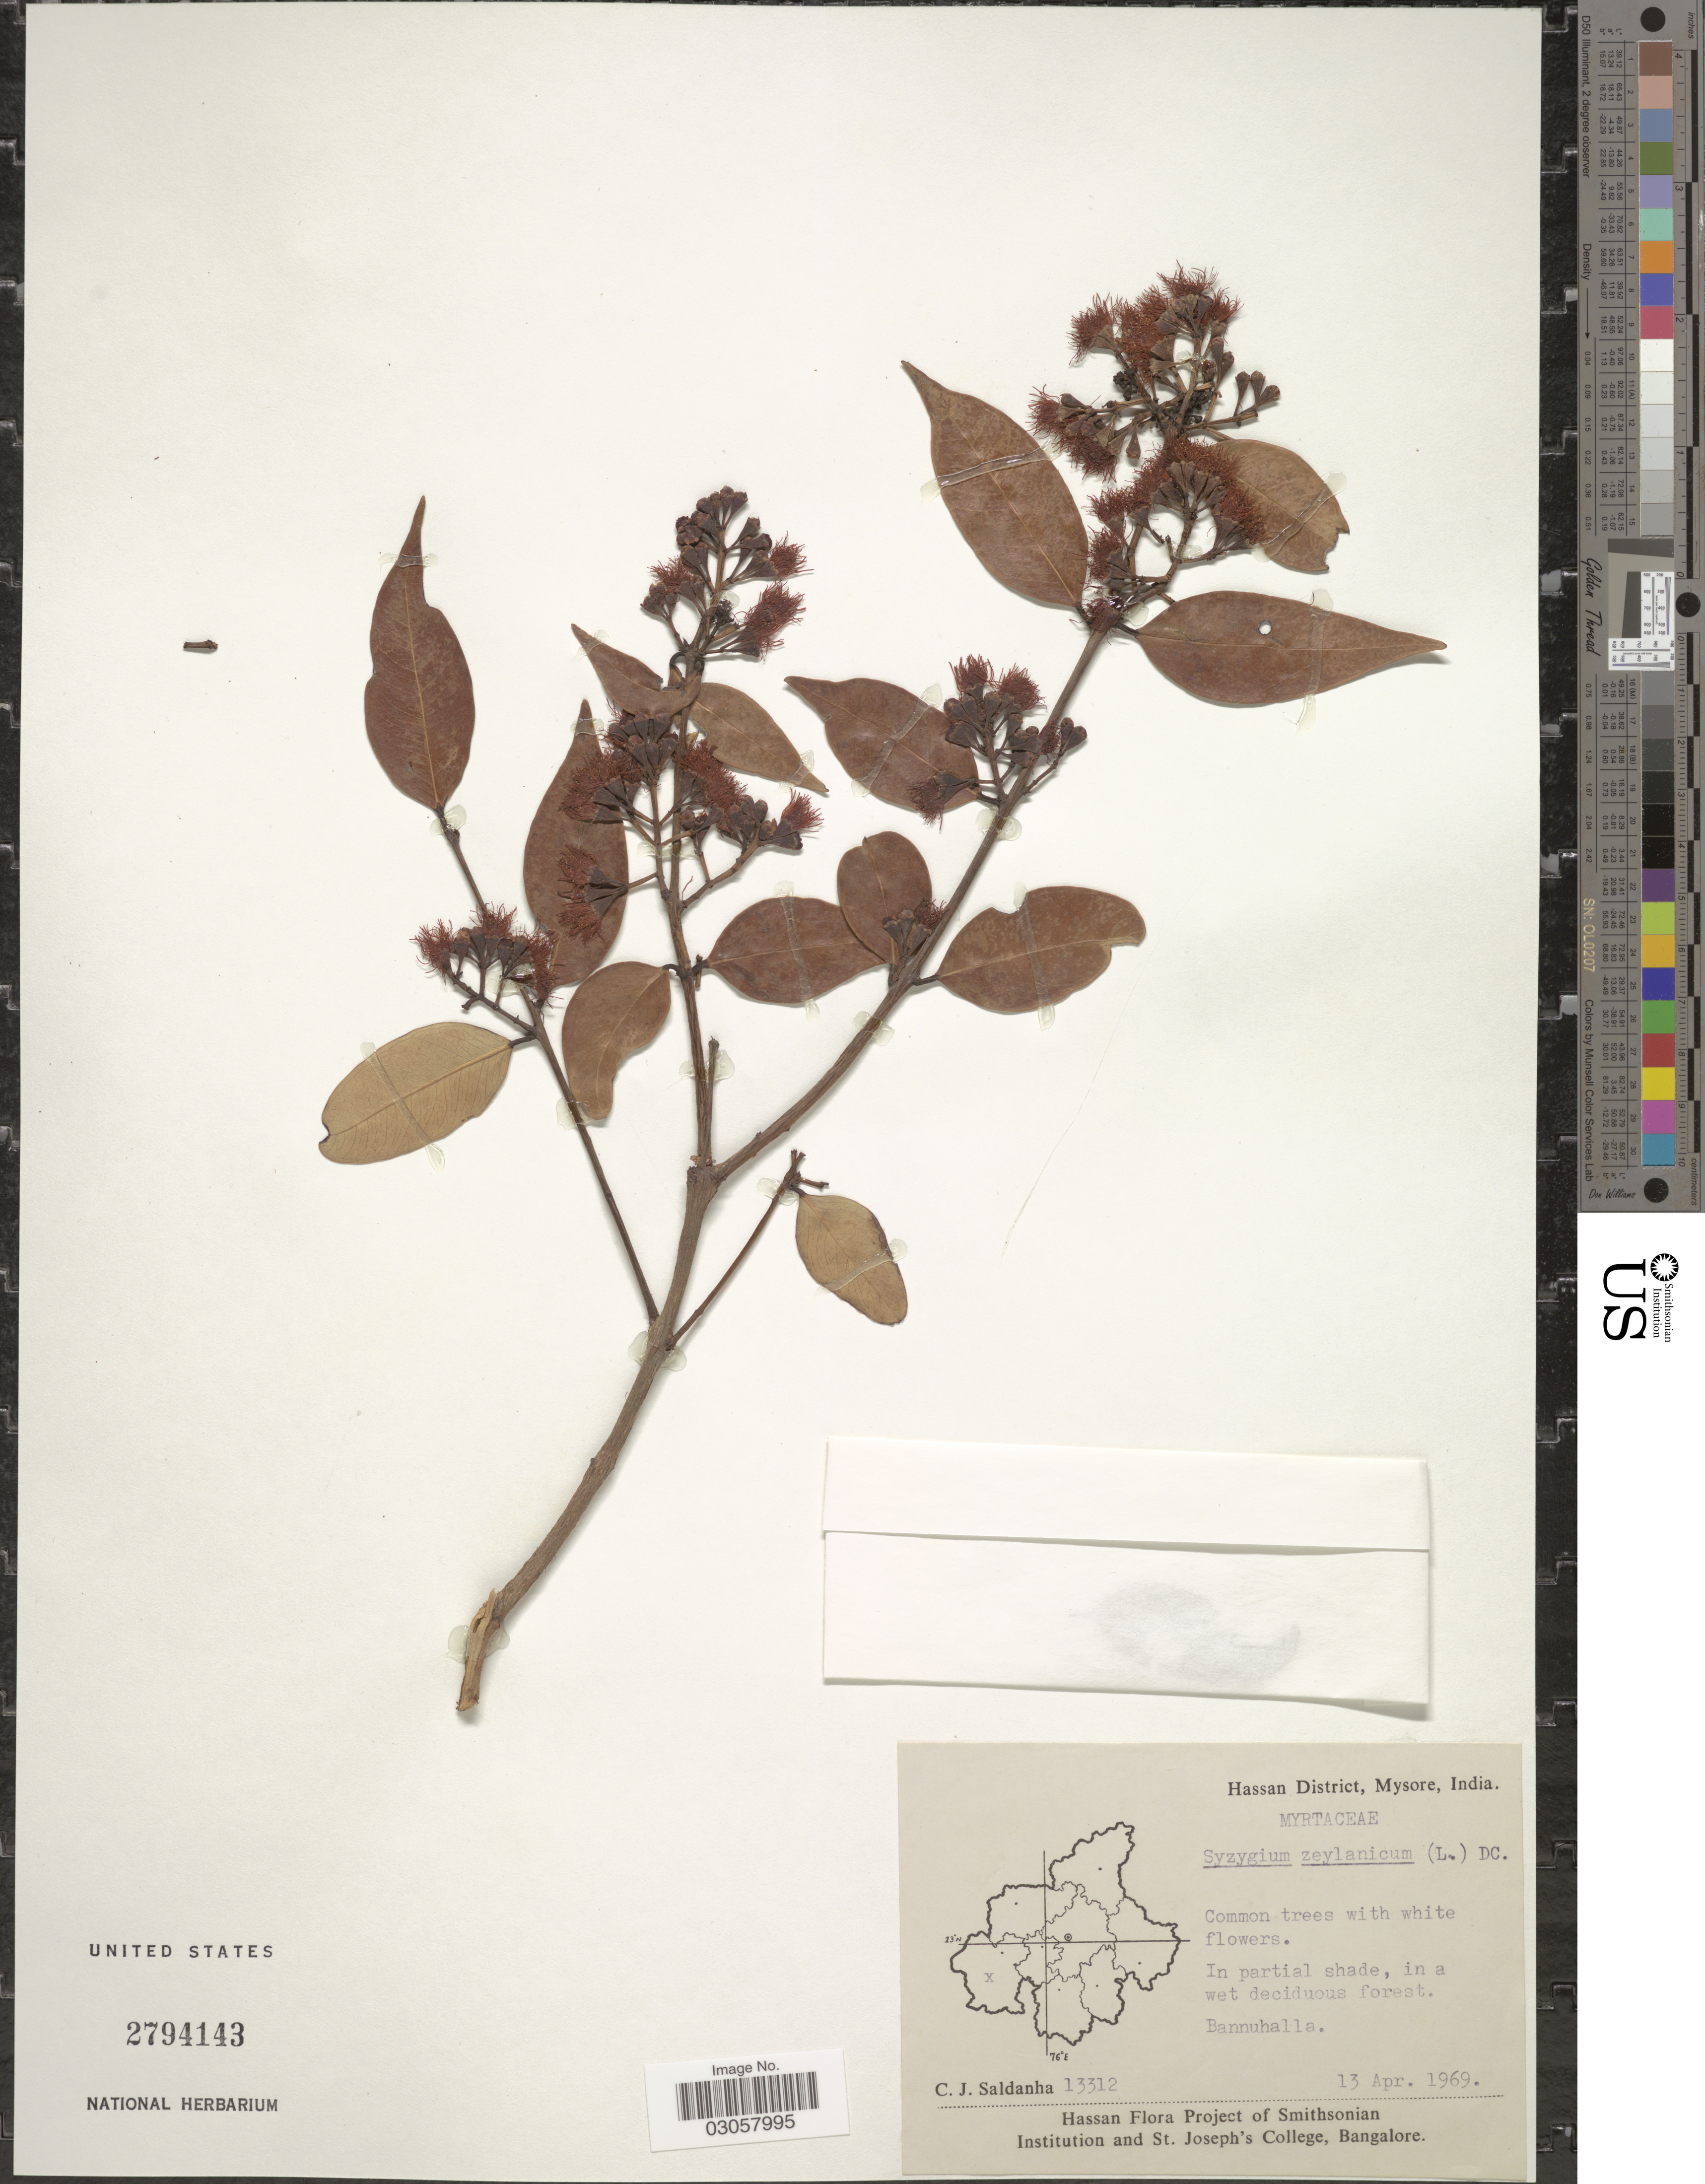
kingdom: Plantae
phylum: Tracheophyta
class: Magnoliopsida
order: Myrtales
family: Myrtaceae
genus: Syzygium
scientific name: Syzygium zeylanicum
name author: (L.) DC.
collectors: C. J. Saldanha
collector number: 13312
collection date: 1969-04-13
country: India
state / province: Karnataka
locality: Hassan District, Mysore. Bannuhalla.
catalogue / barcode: US 2794143